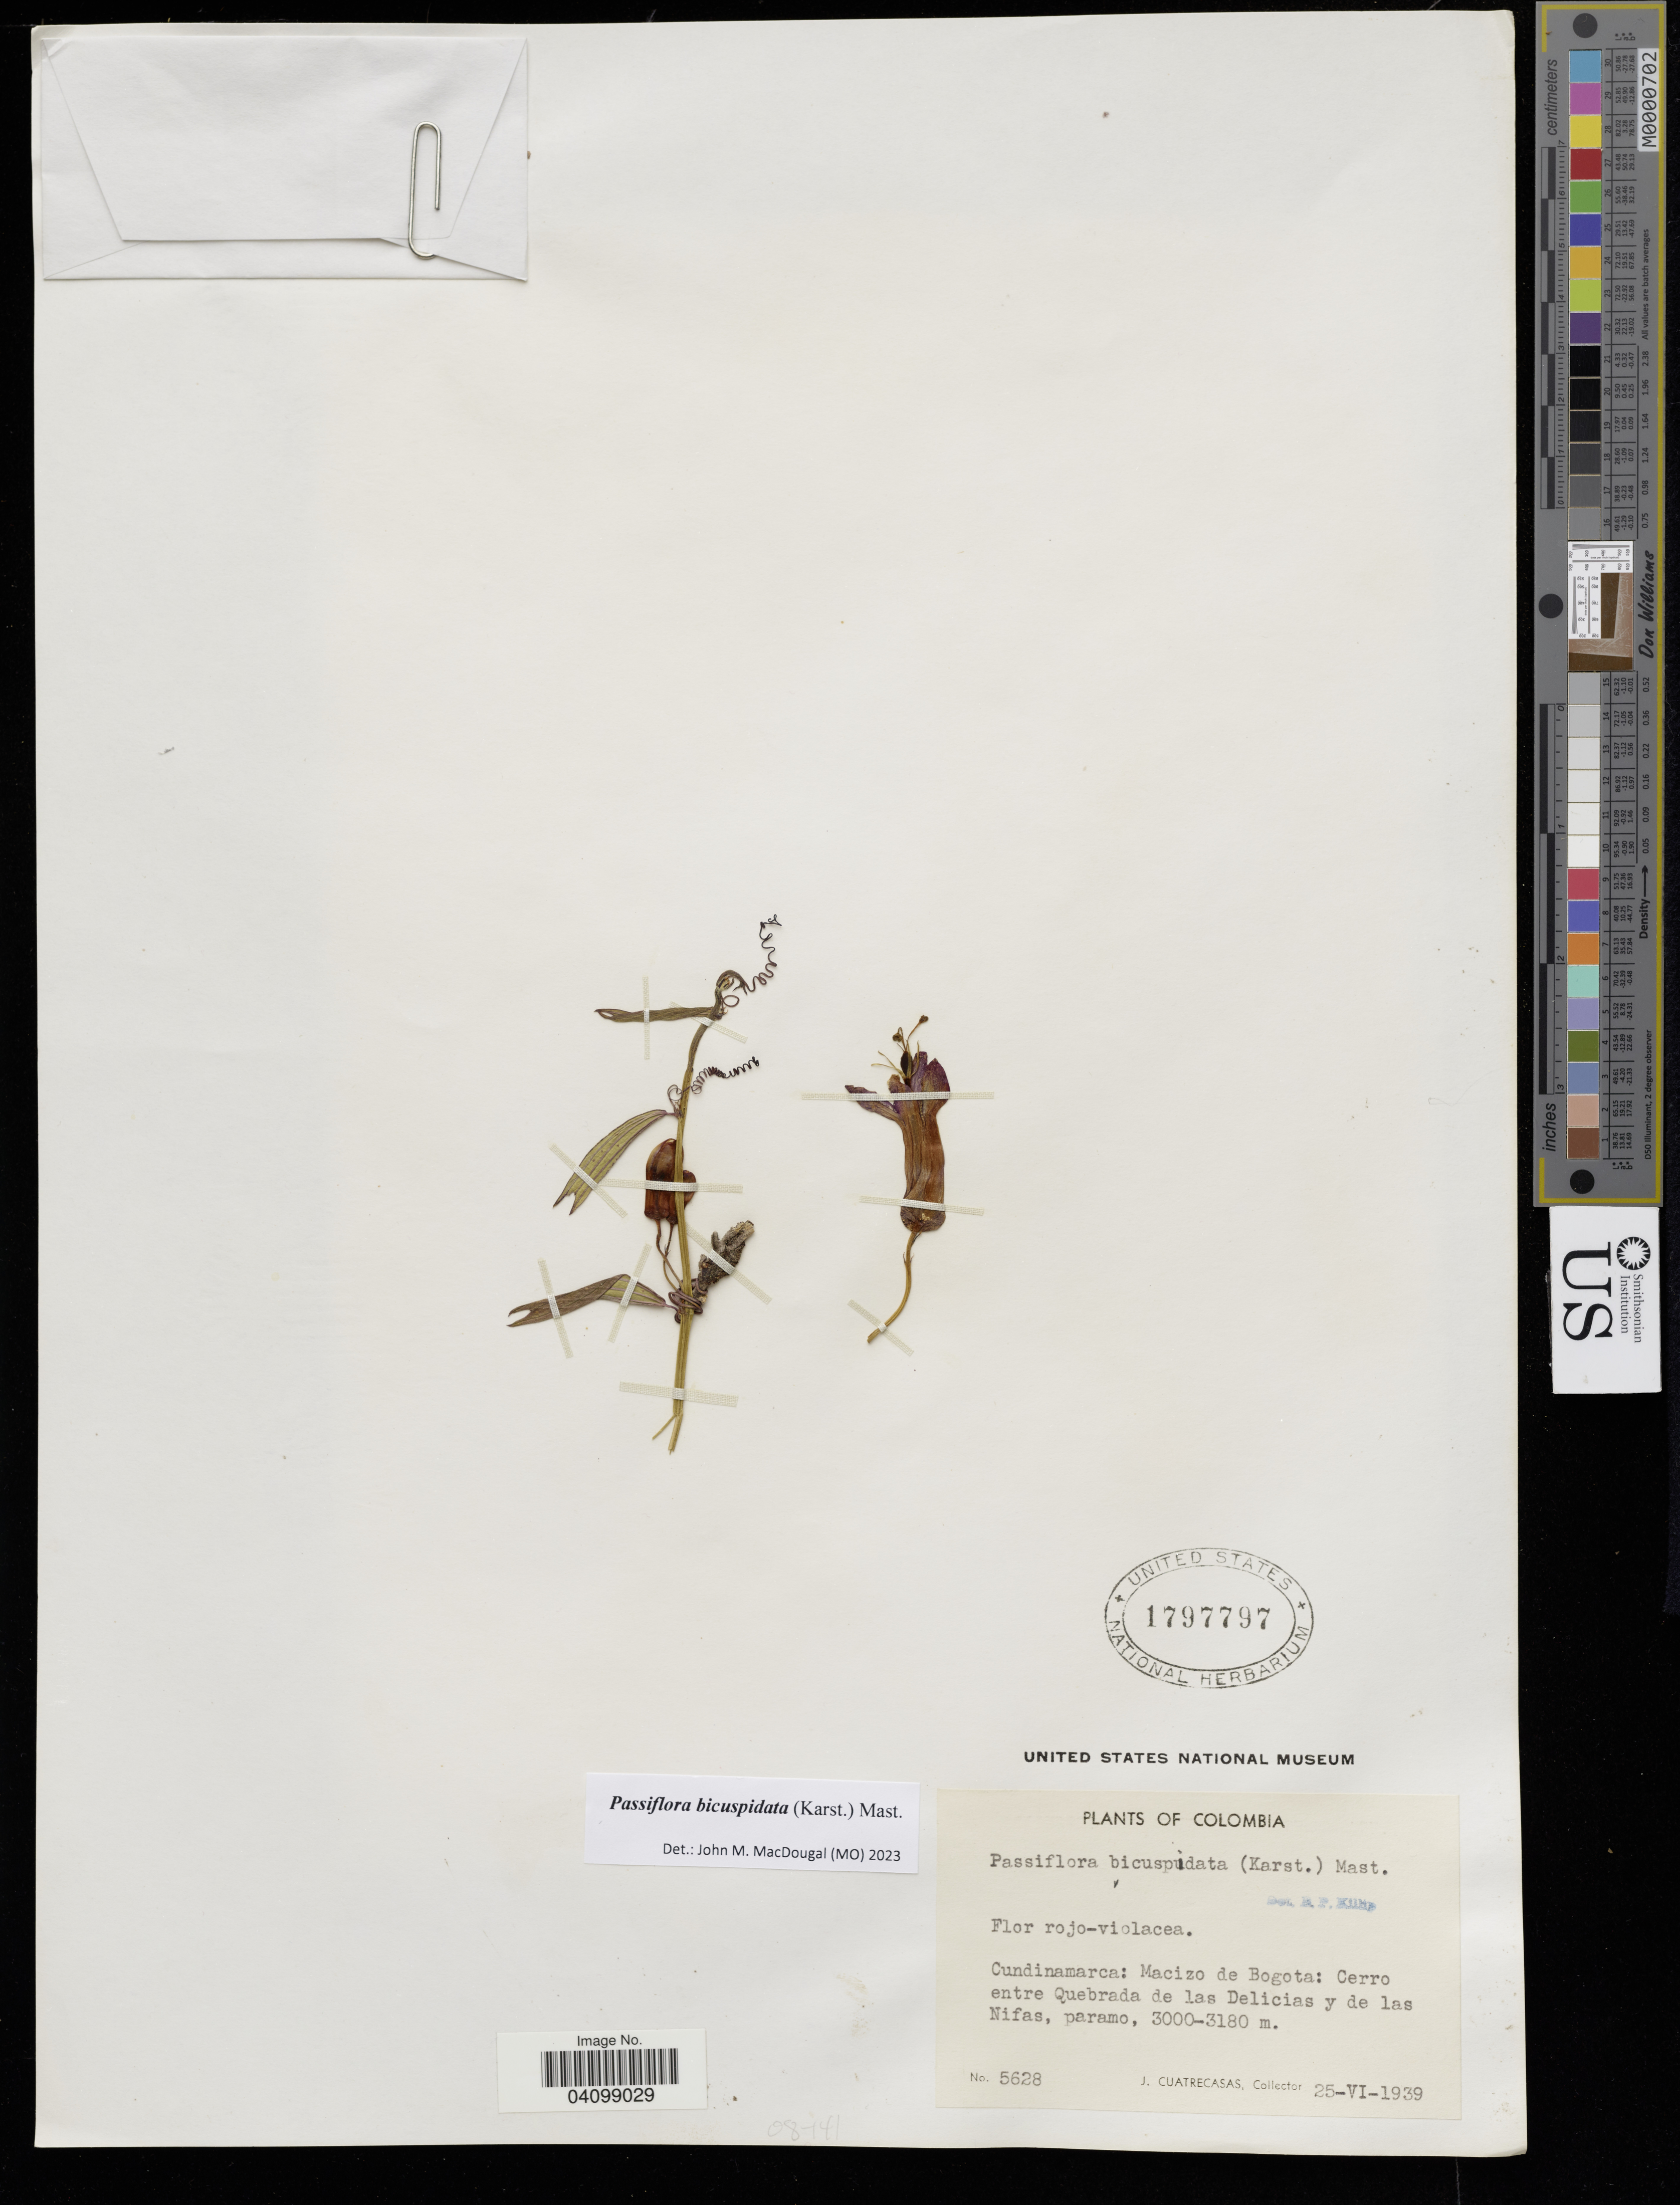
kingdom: Plantae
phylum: Tracheophyta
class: Magnoliopsida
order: Malpighiales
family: Passifloraceae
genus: Passiflora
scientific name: Passiflora bicuspidata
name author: (H. Karst.) Mast.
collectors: J. Cuatrecasas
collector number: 5628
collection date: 1939-06-25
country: Colombia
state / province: Cundinamarca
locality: Macizo de Bogota: Cerro entre Quebrada de las Delicias y de las Nifas, paramo.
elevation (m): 3000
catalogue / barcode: US 1797797